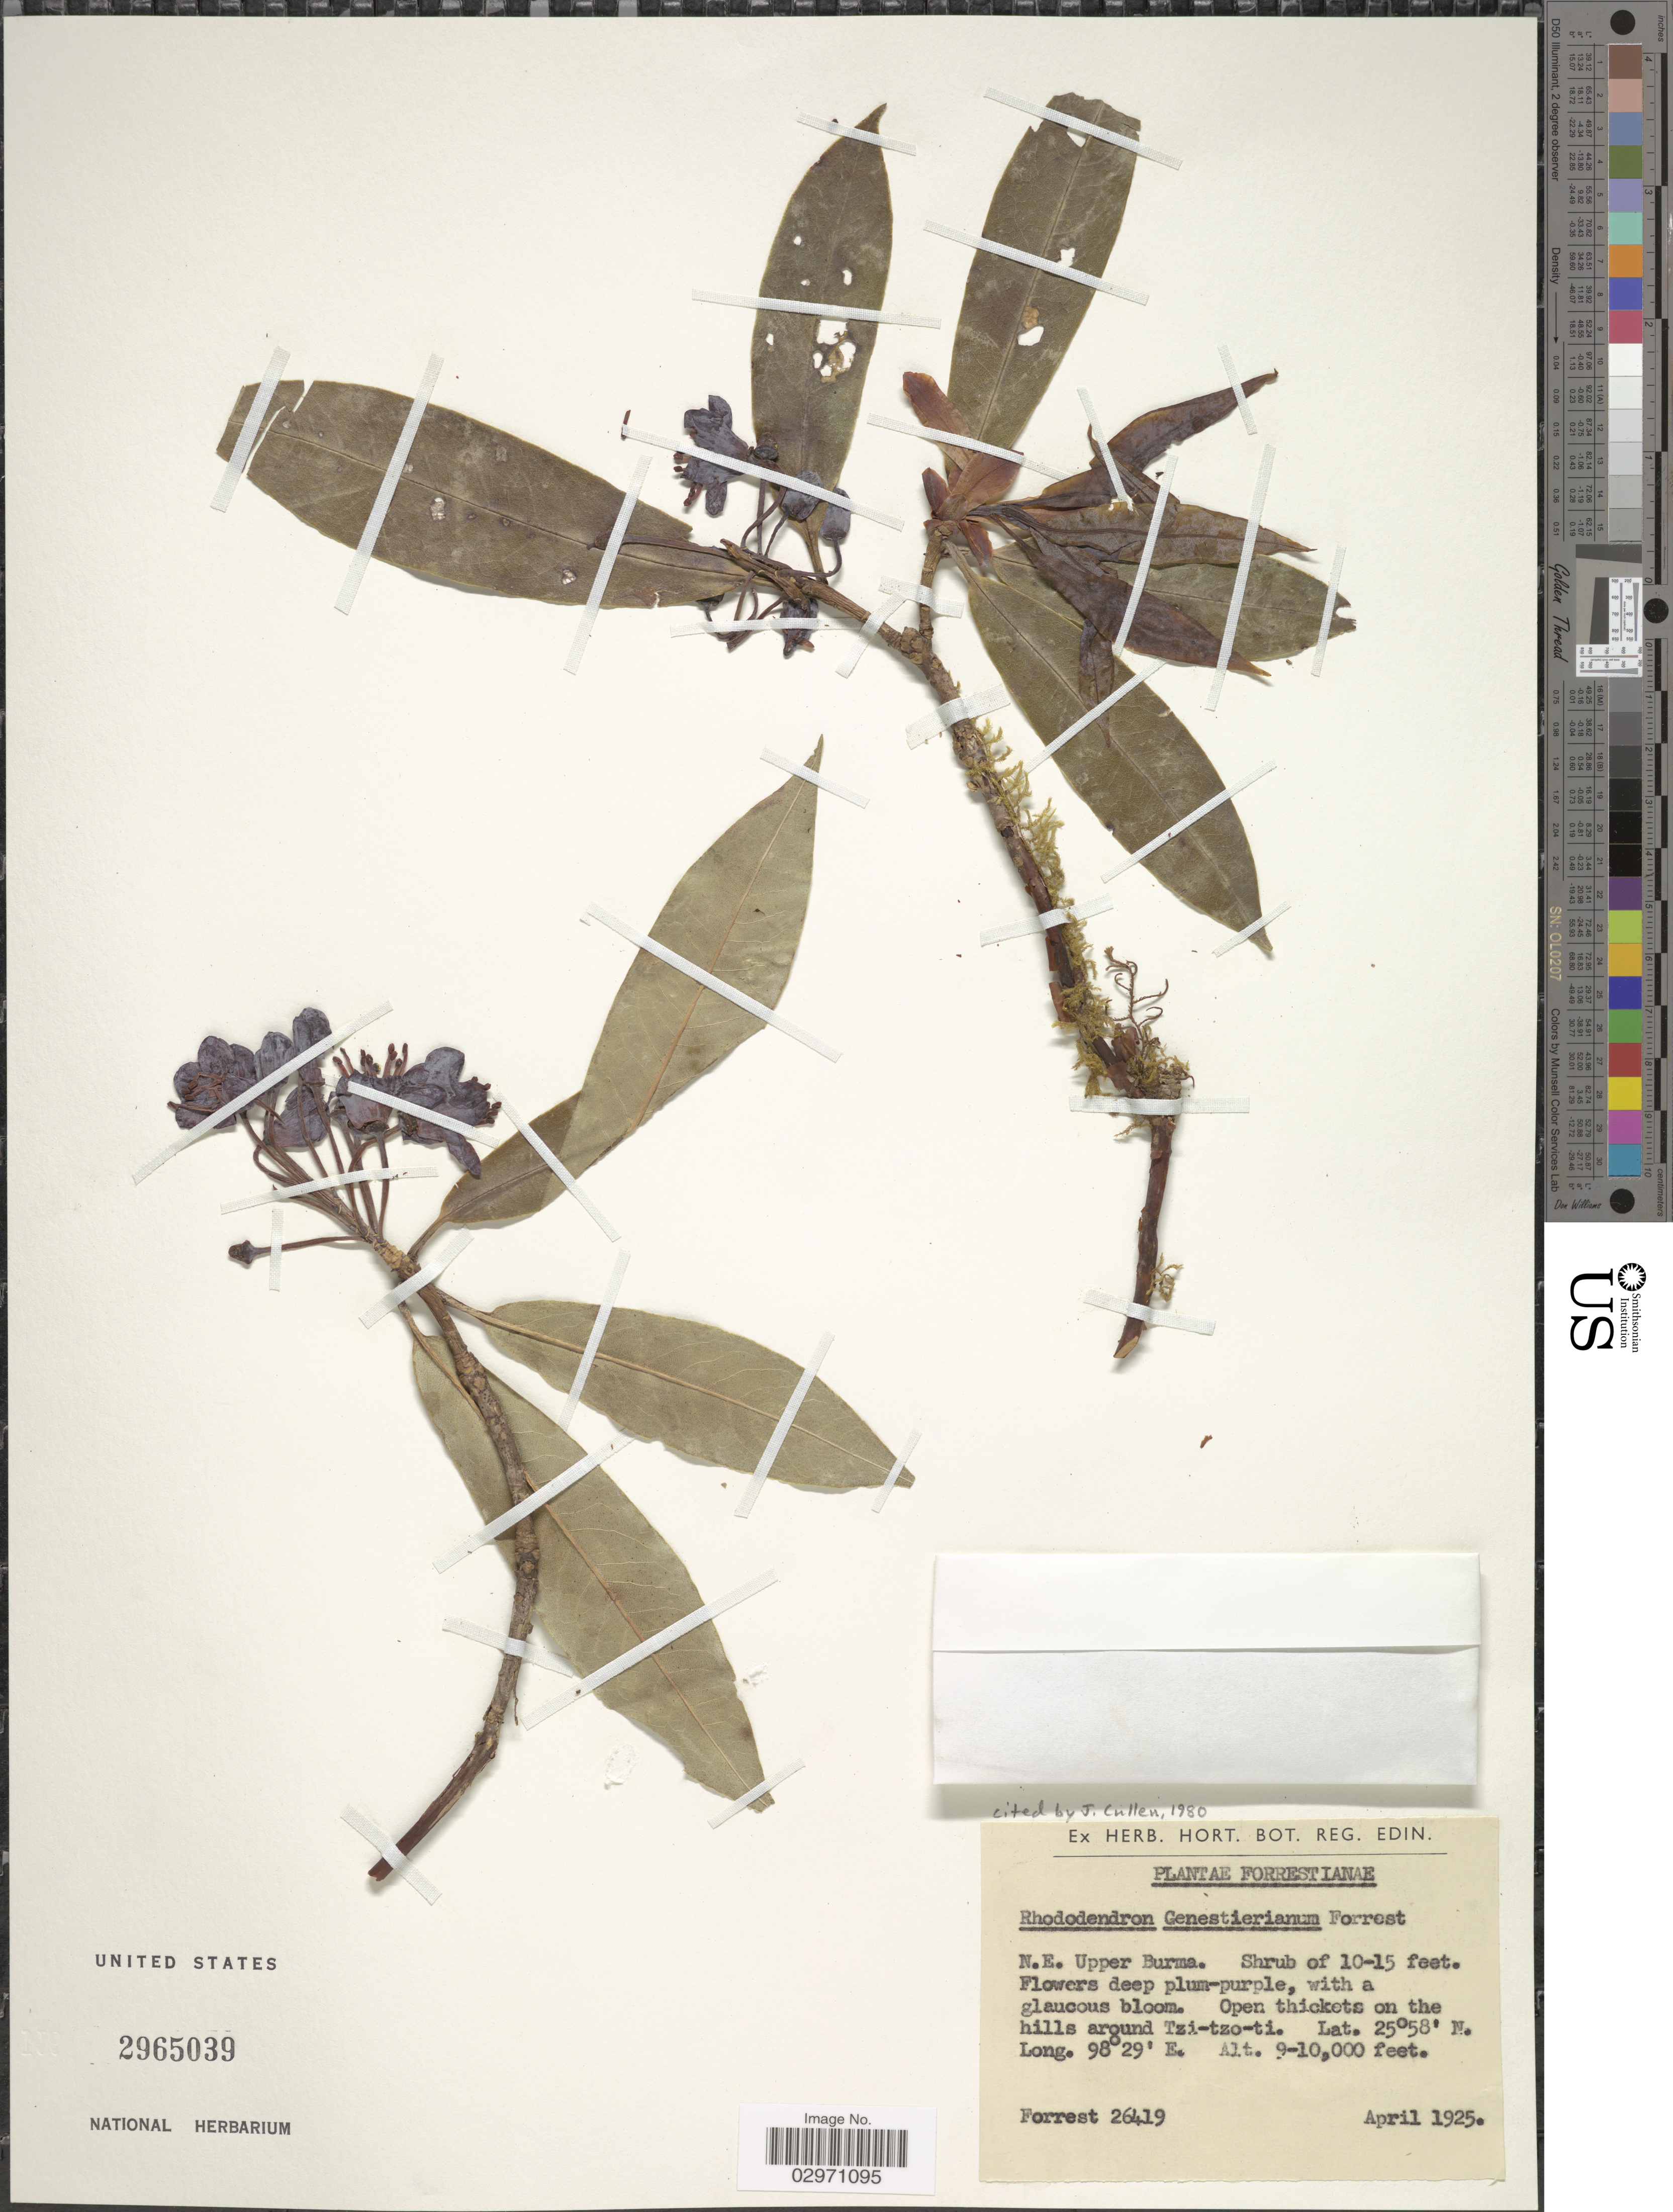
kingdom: Plantae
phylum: Tracheophyta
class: Magnoliopsida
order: Ericales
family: Ericaceae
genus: Rhododendron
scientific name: Rhododendron genestierianum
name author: Forrest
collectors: -. Forrest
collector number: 26419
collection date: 1925-04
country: Myanmar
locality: N.E. Upper Burma. On the hills around Tzi-tzo-ti.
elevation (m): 2743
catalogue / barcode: US 2965039